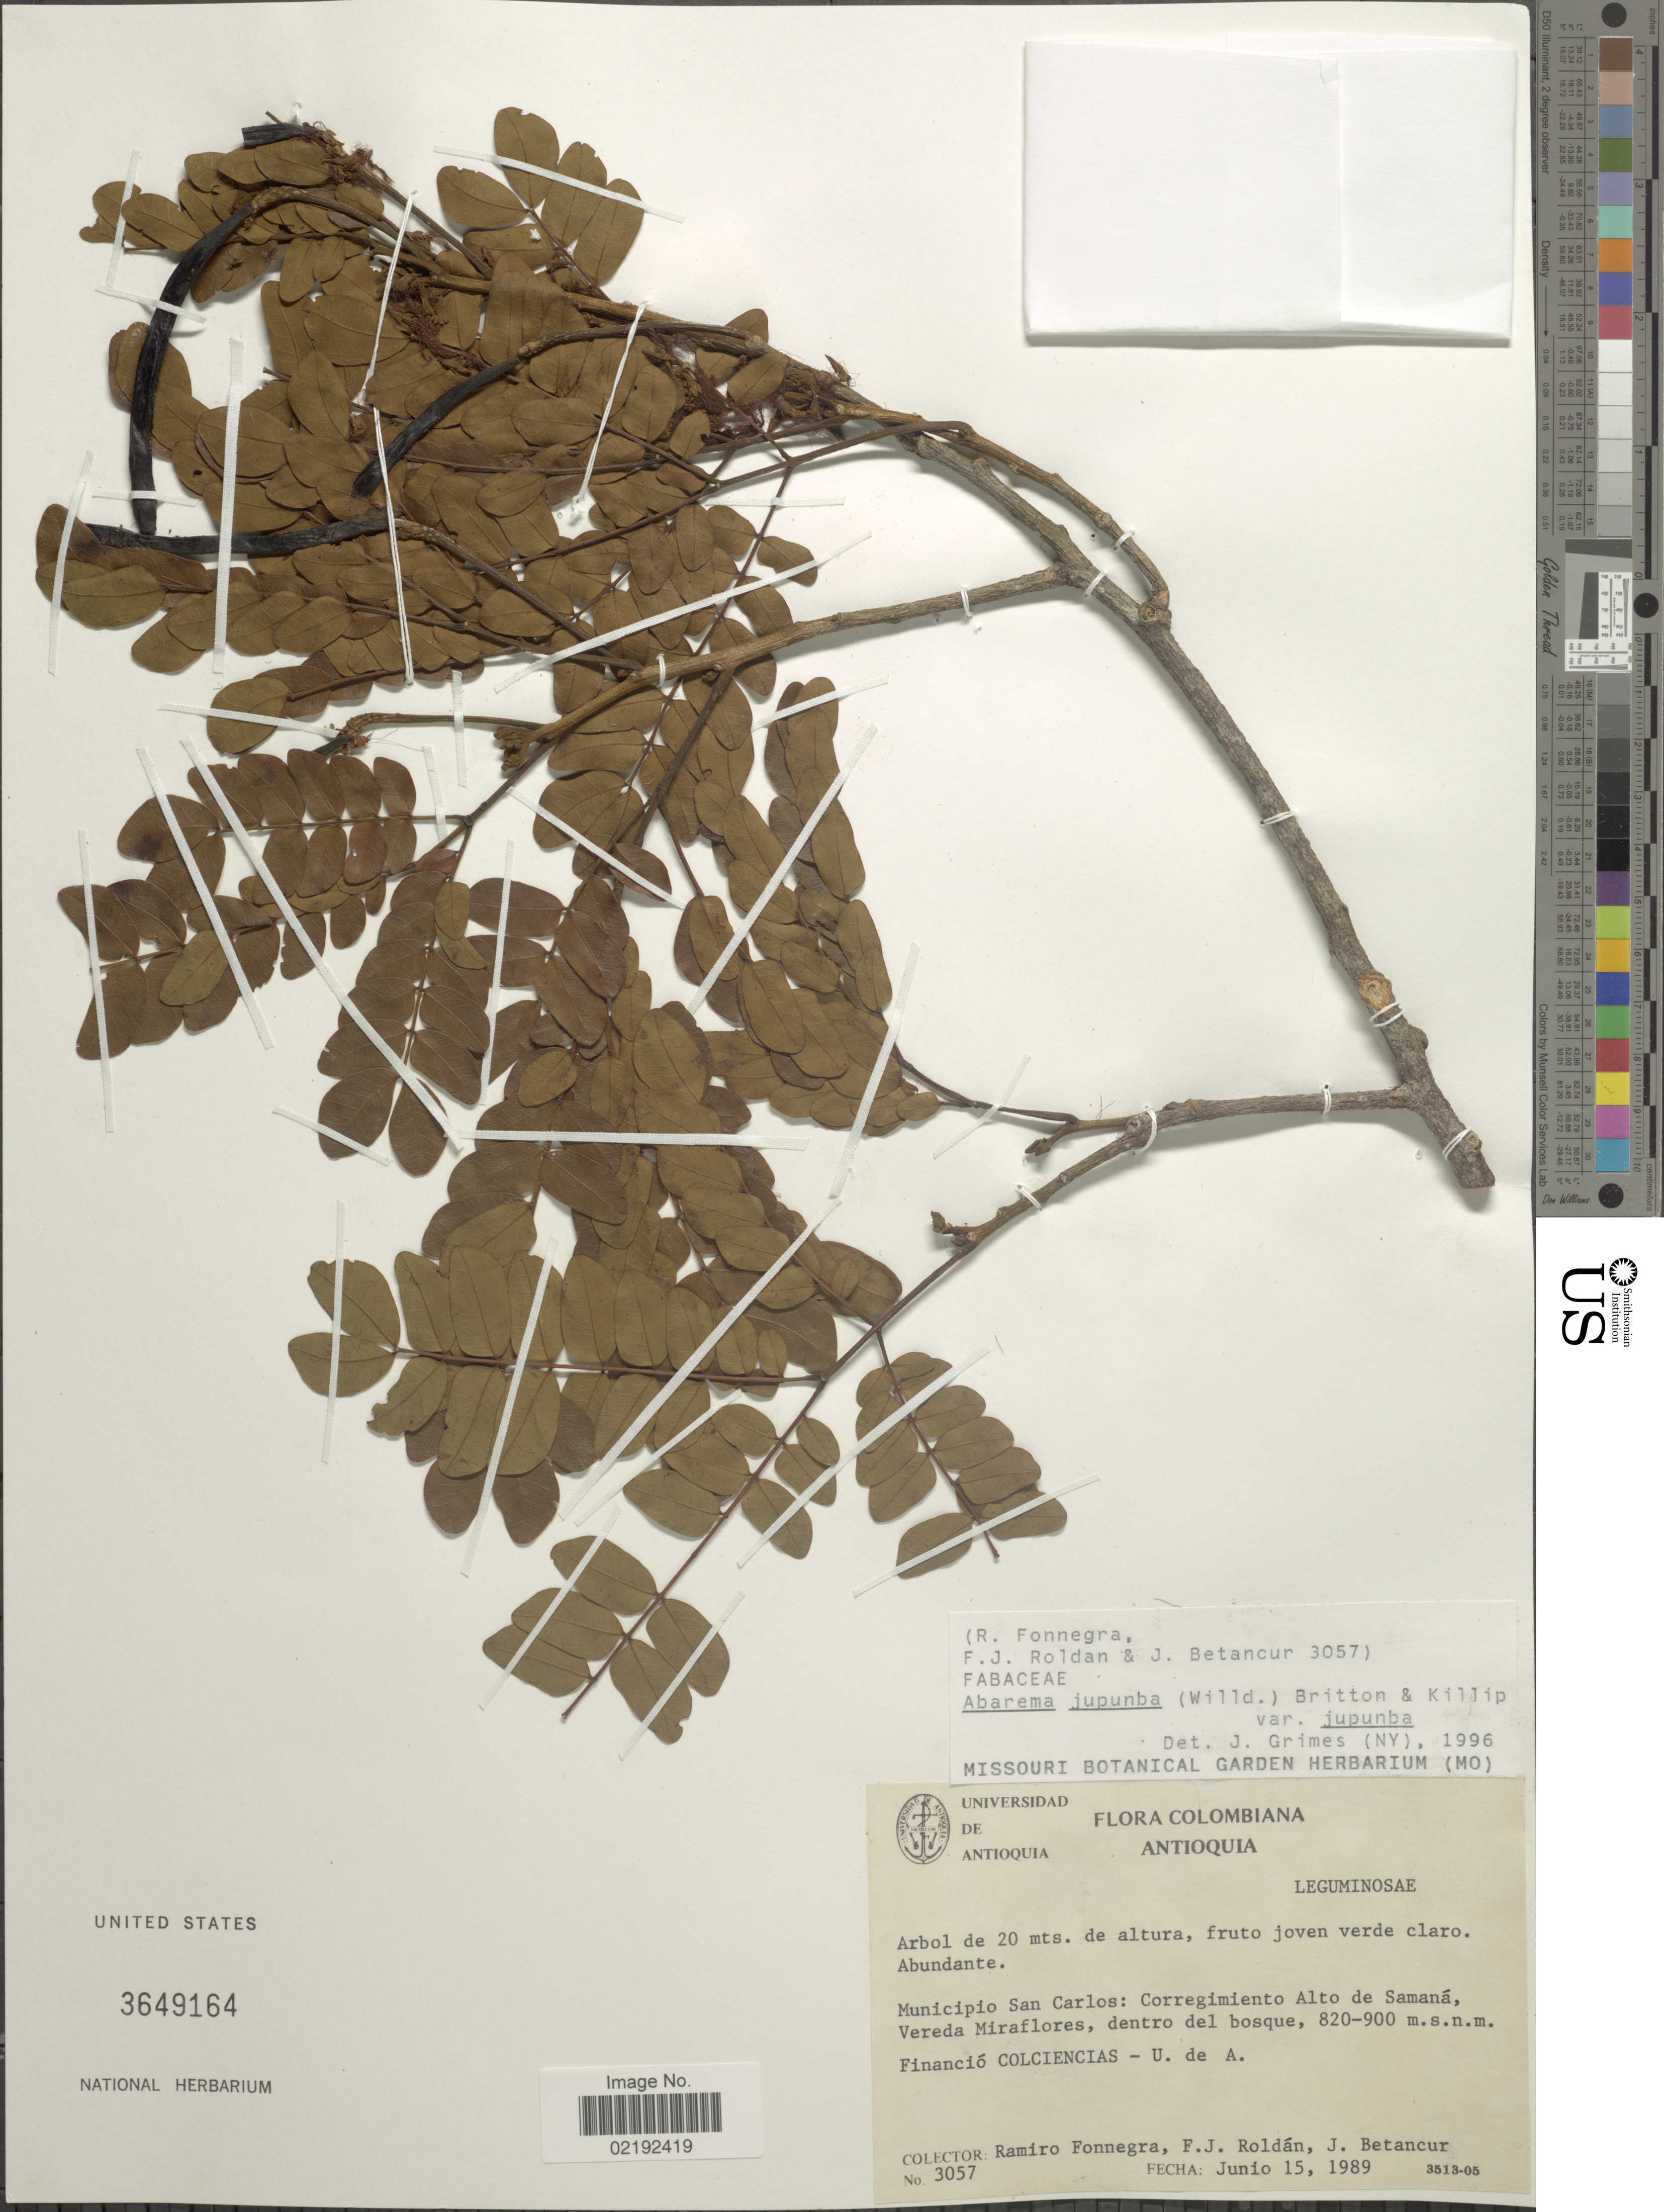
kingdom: Plantae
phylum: Tracheophyta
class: Magnoliopsida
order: Fabales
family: Fabaceae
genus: Abarema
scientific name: Abarema jupunba var. jupunba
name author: (Willd.) Britton & Killip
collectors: R. Fonnegra G., F. J. Roldán & J. Betancur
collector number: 3057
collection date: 1989-06-15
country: Colombia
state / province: Antioquia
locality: Municipio San Carlos, Corregimiento Alto de Samana, Vereda Miraflores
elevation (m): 820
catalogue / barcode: US 3649164